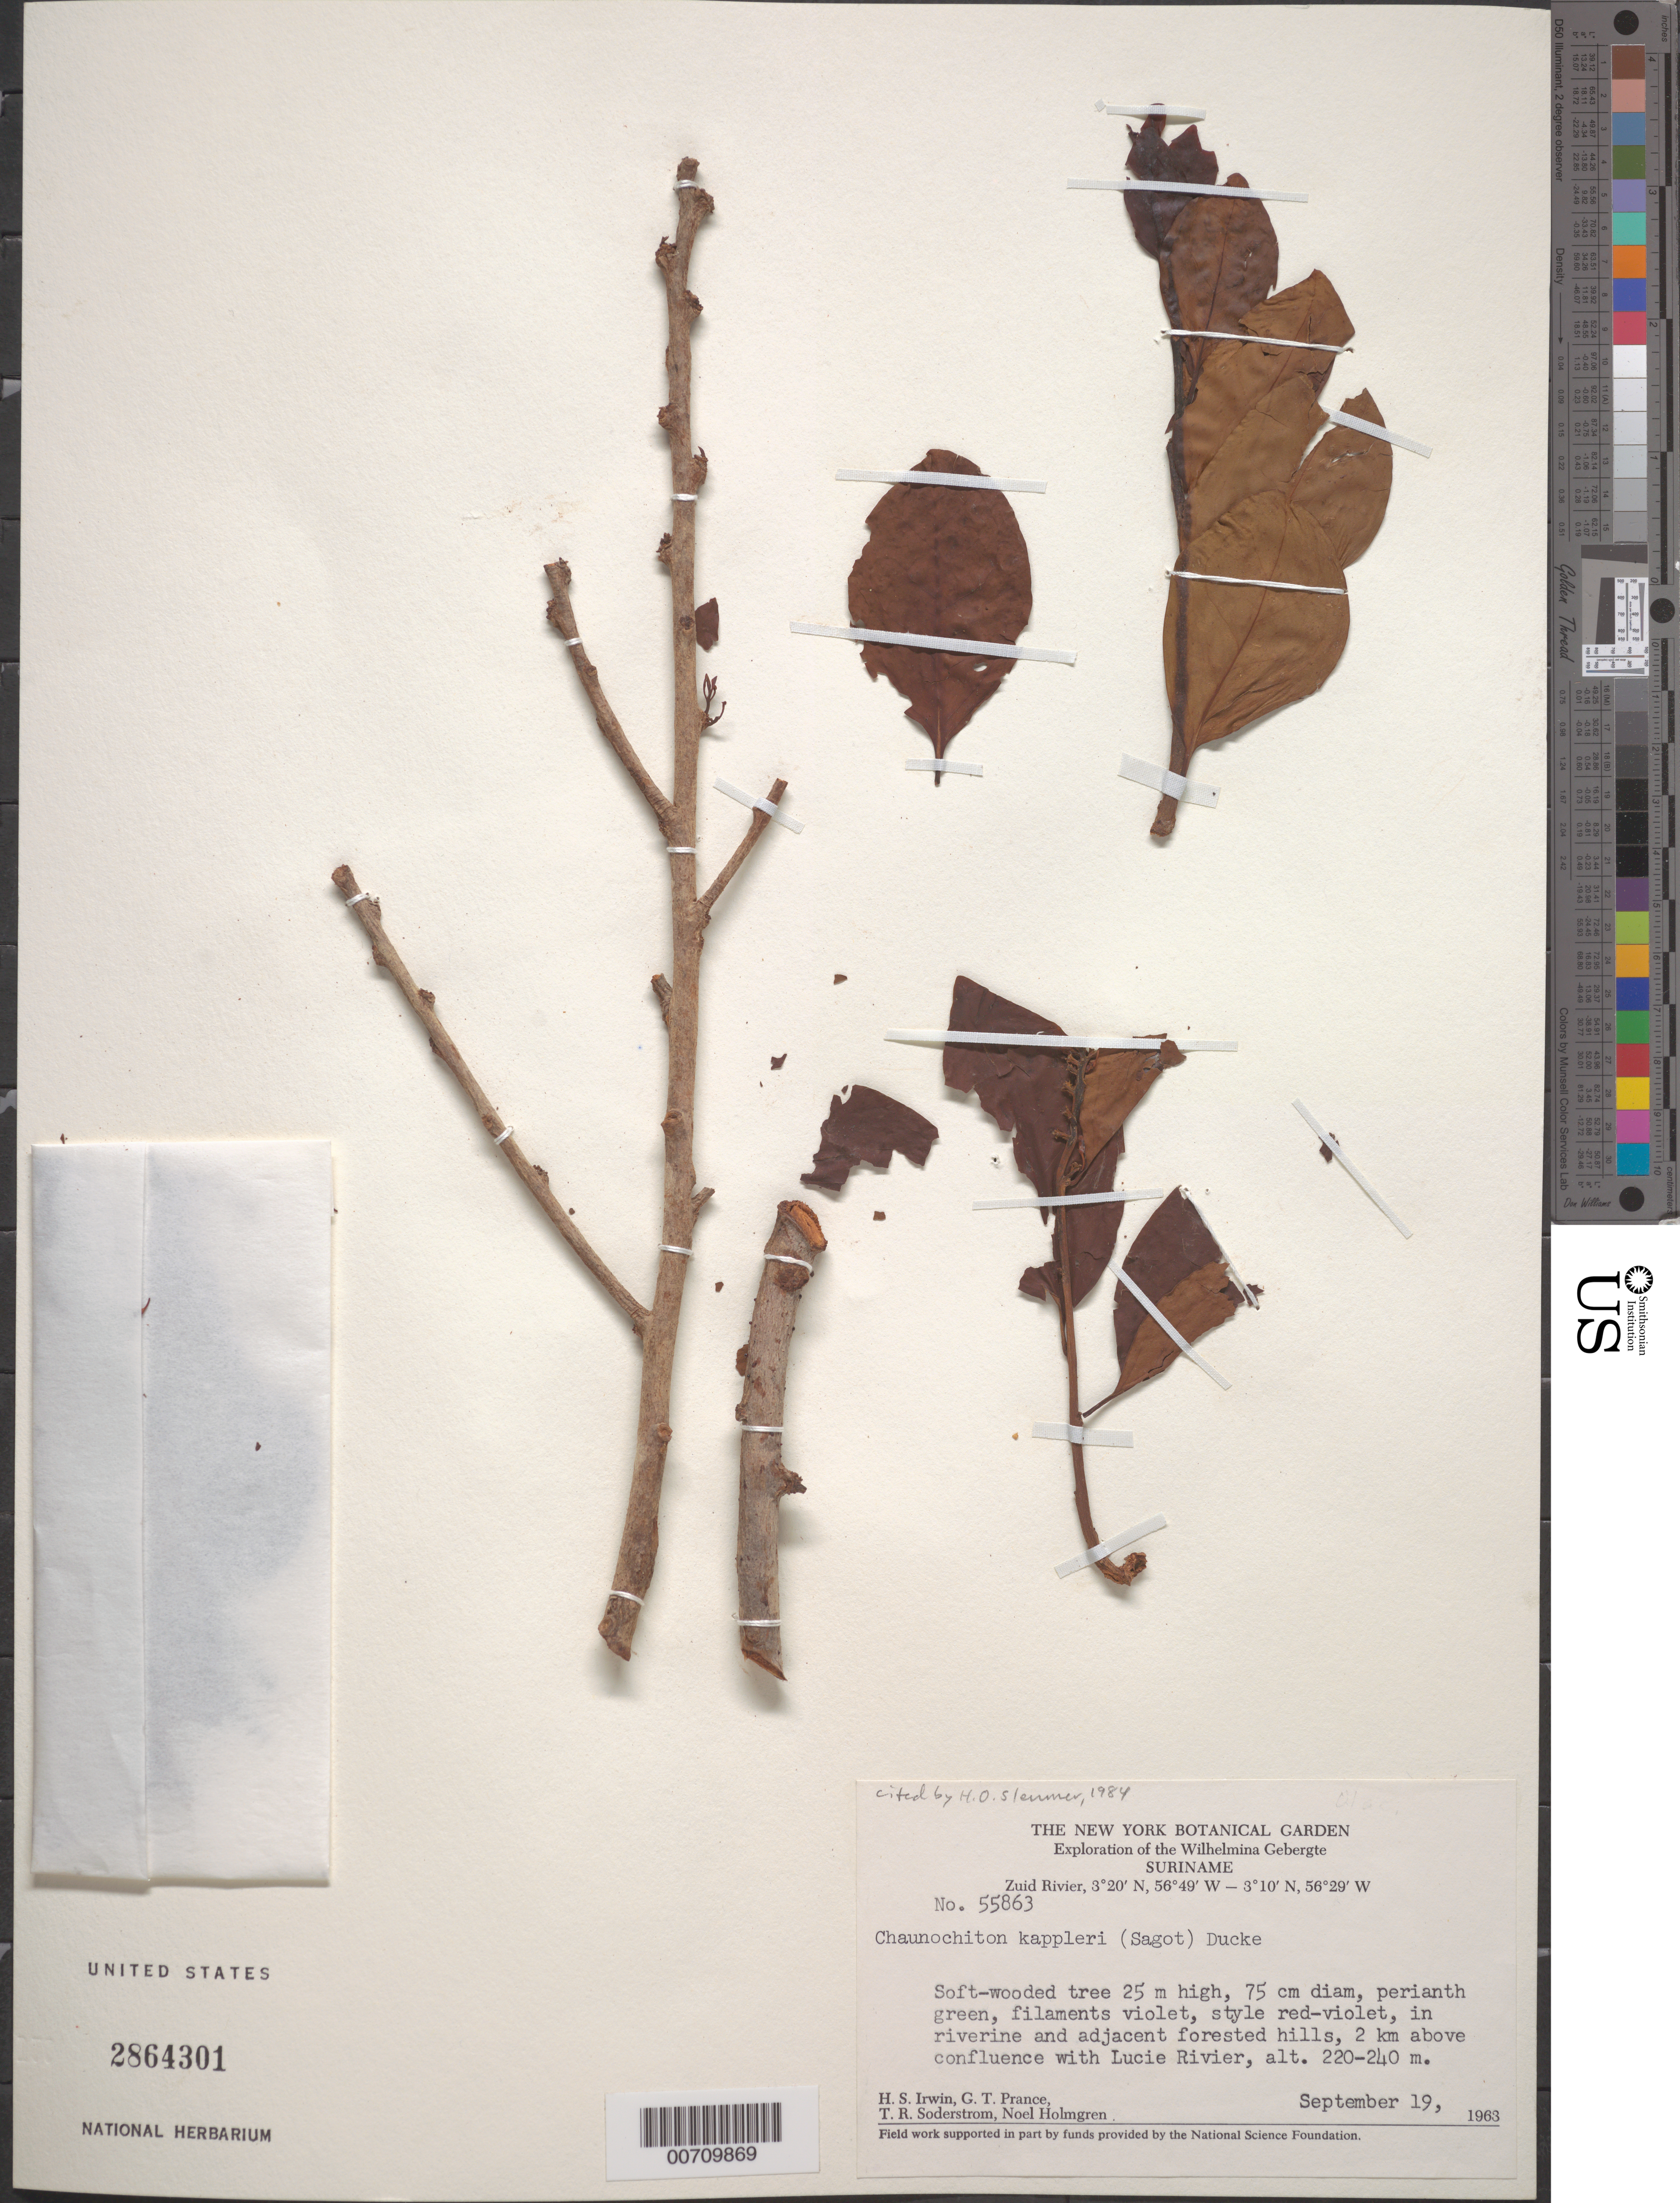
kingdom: Plantae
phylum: Tracheophyta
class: Magnoliopsida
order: Santalales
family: Aptandraceae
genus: Chaunochiton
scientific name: Chaunochiton kappleri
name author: (Sagot ex Engl.) Ducke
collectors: H. Irwin, G. T. Prance, T. R. Soderstrom & N. H. Holmgren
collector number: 55863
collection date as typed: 19-Sep-63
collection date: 1963-09-19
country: Suriname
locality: Zuid River, 2 km above confluence with Lucie R., Wilhelmina Gebergte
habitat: Riverine and adjacent forested hills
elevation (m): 220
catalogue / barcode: US 2864301